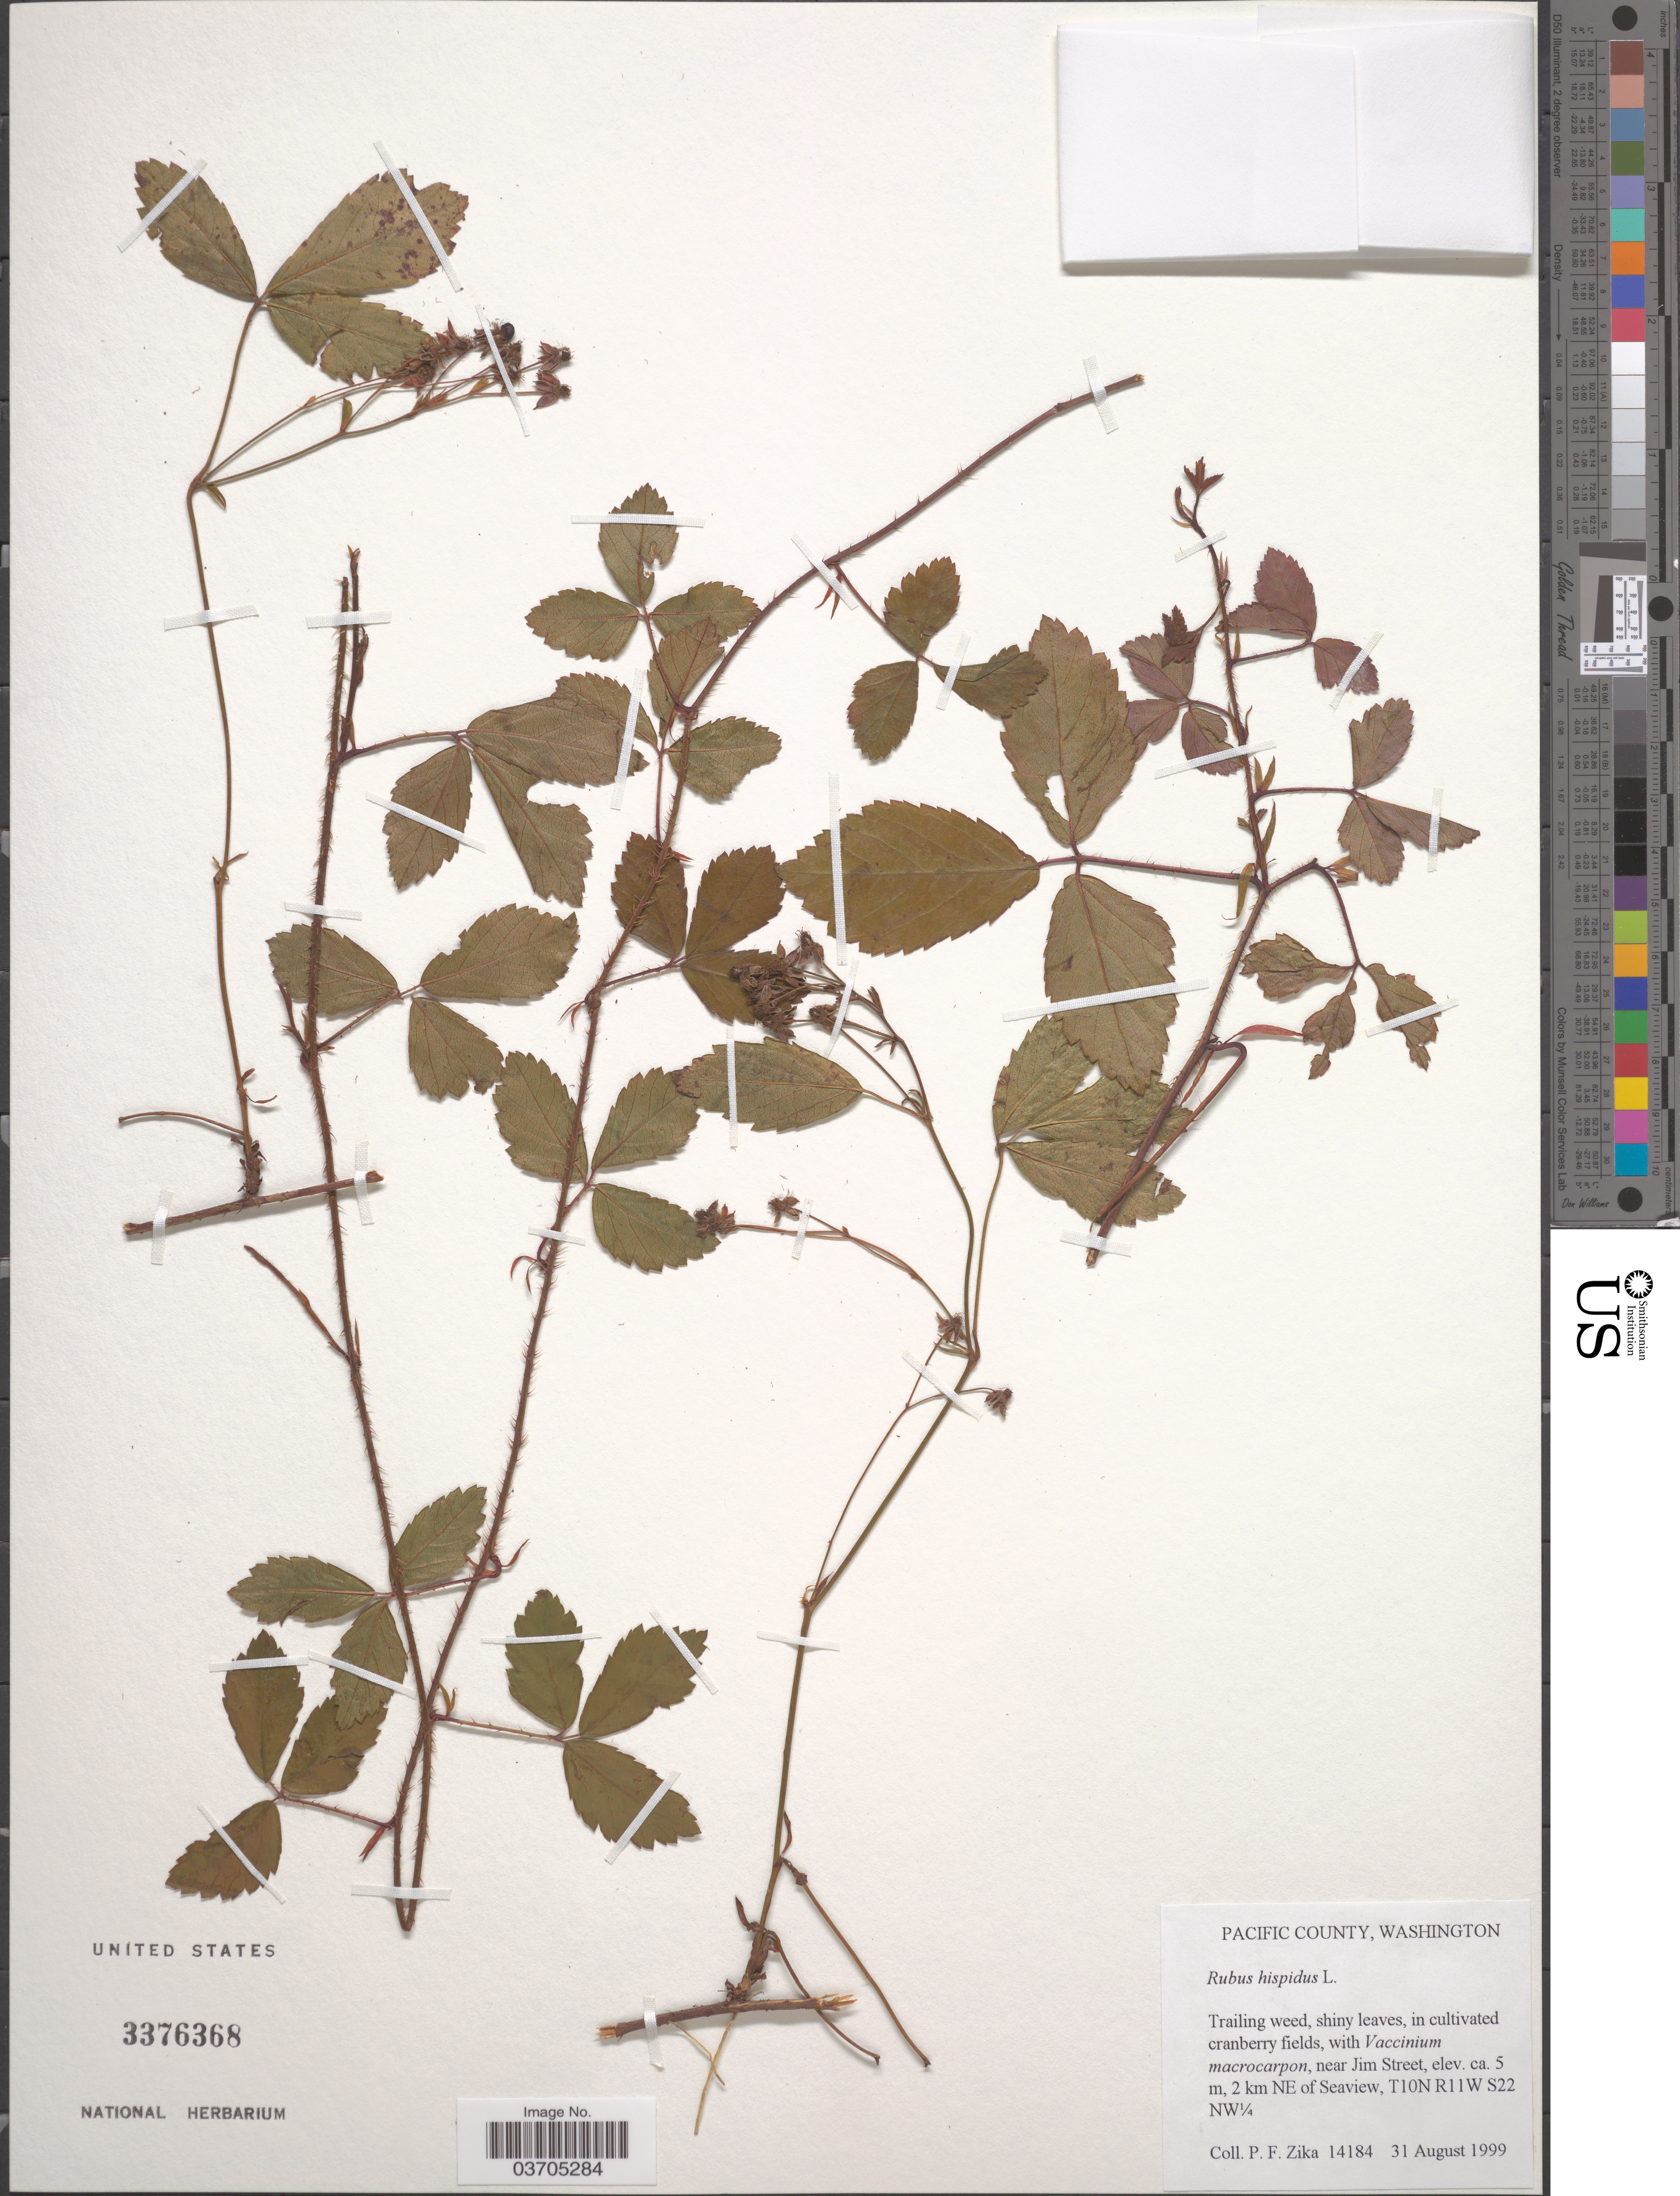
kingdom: Plantae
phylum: Tracheophyta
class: Magnoliopsida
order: Rosales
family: Rosaceae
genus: Rubus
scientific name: Rubus hispidus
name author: L.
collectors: P. F. Zika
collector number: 14184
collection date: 1999-08-31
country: United States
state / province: Washington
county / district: Pacific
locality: Pacific County. Trailing weed, near Jim street, 2 km NE of Seaview, T10N R11W S22 NW¼.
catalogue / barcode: US 3376368